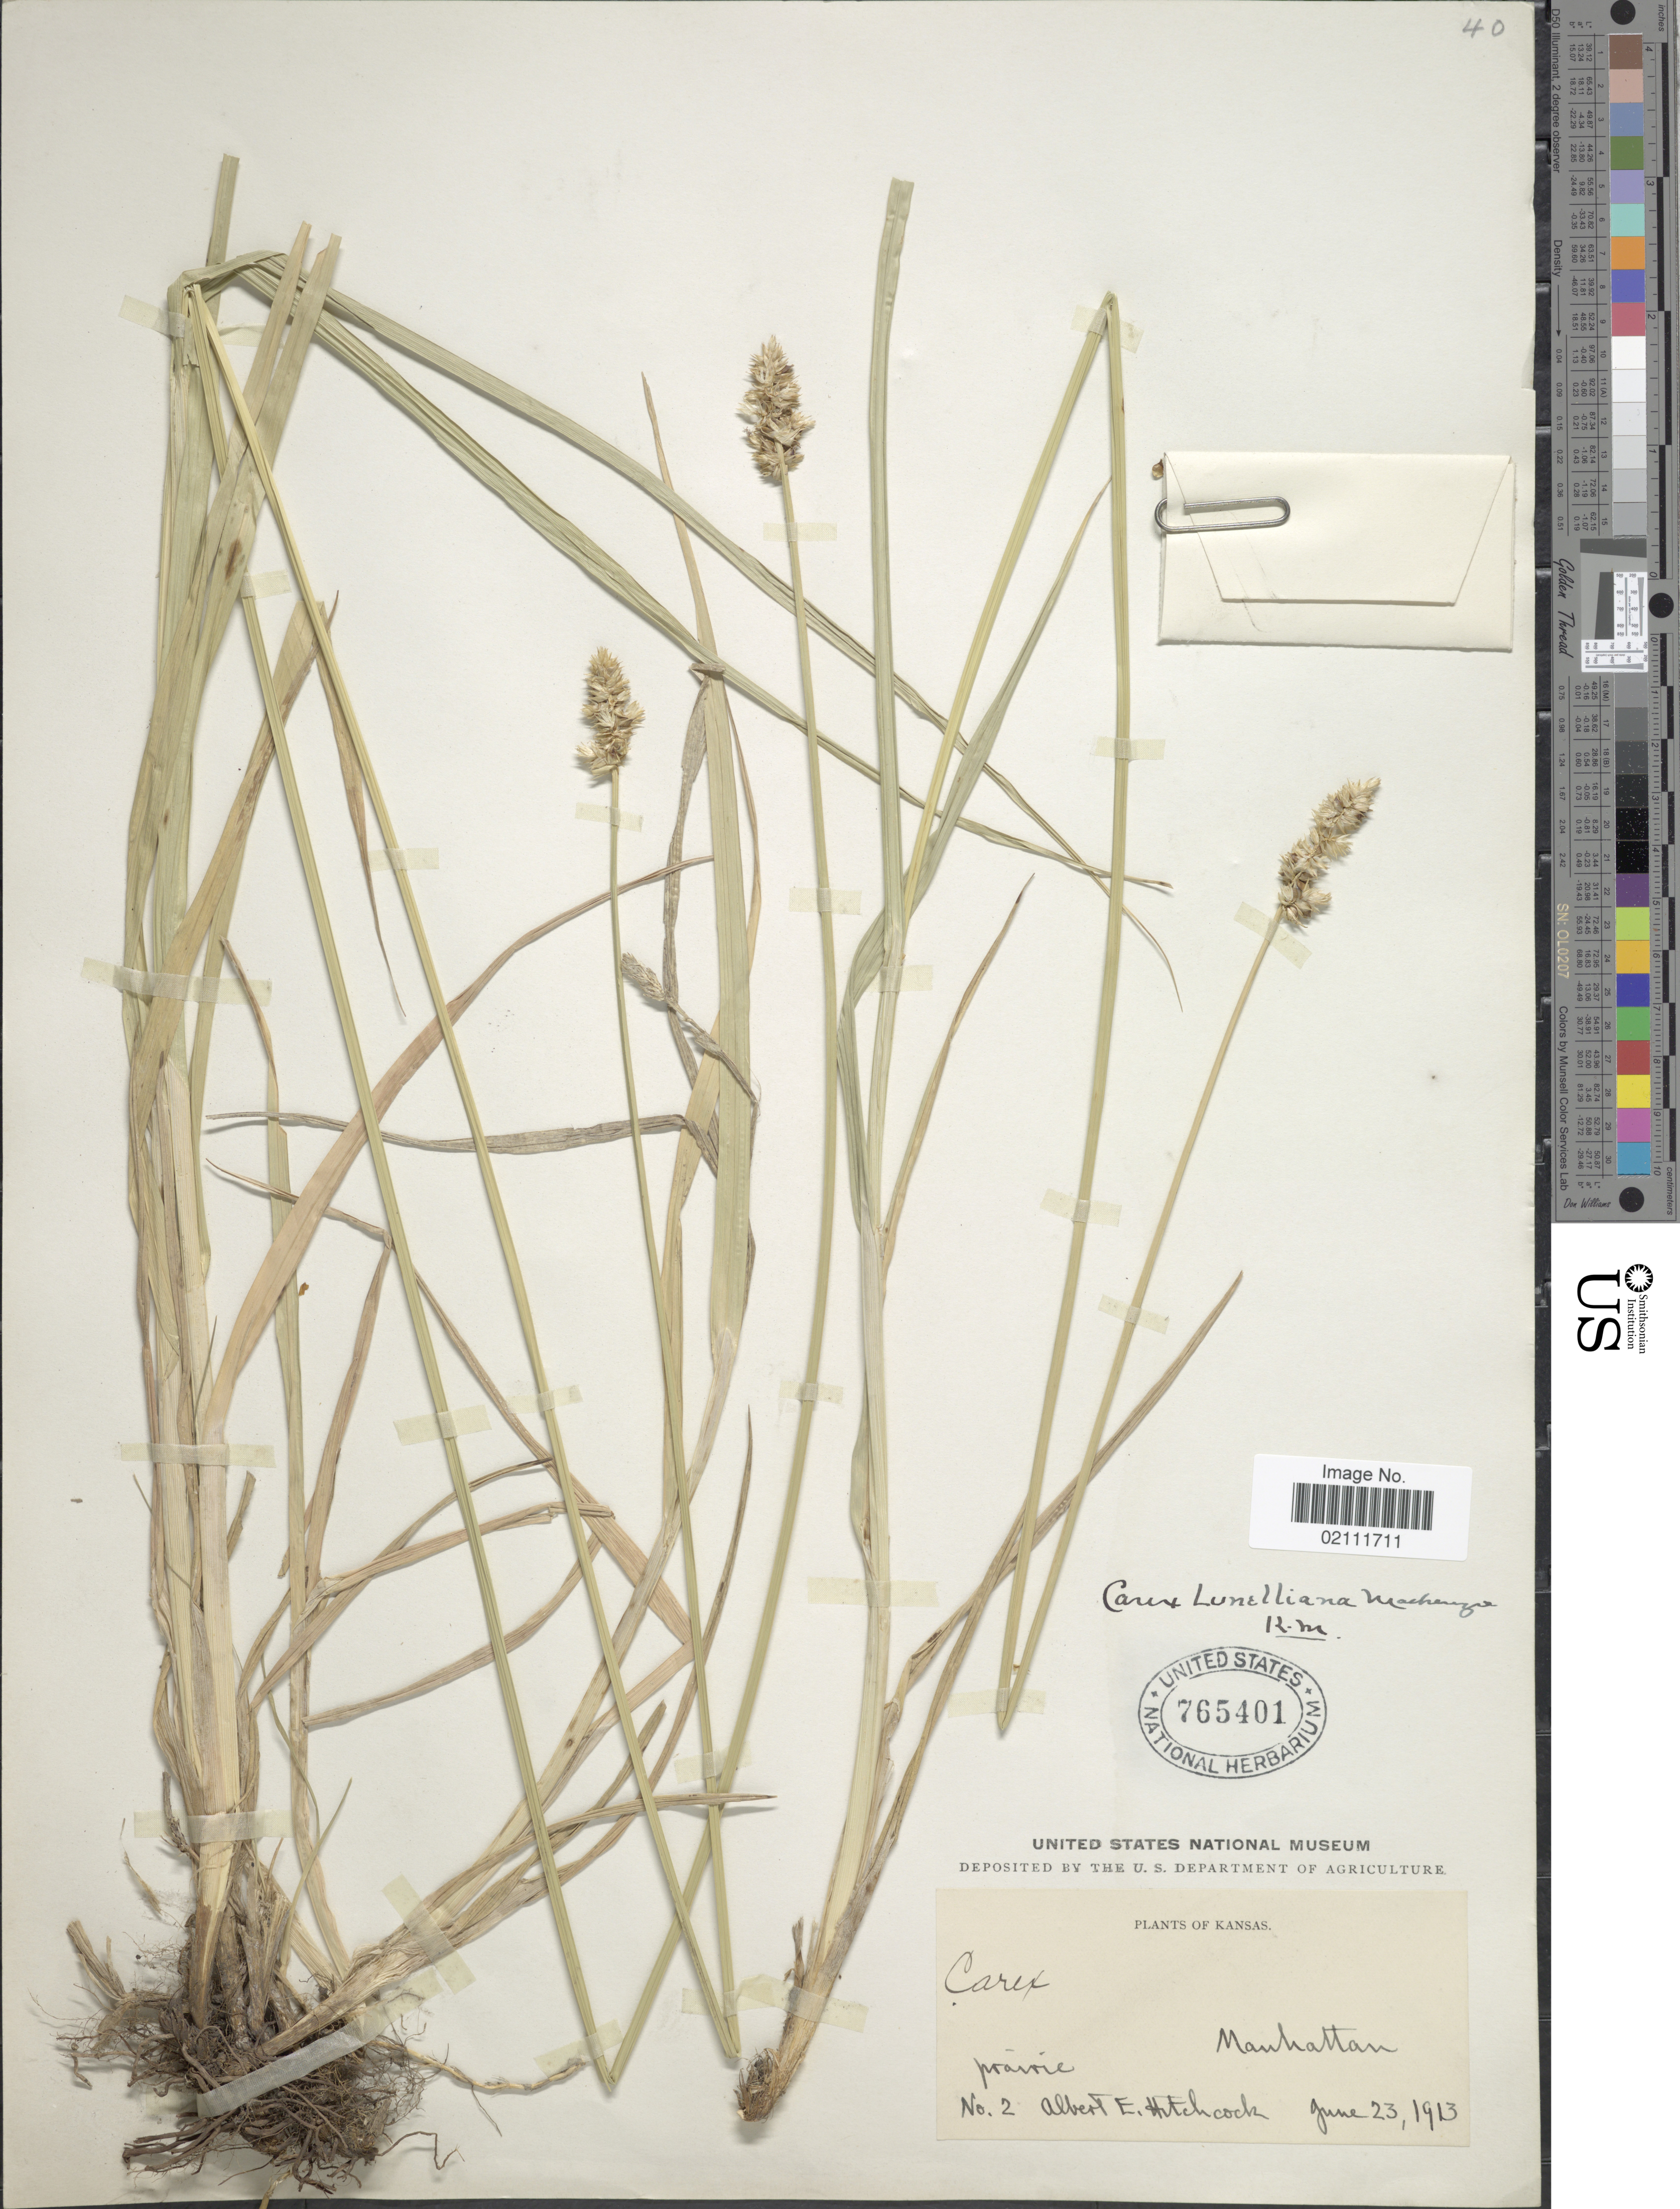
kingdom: Plantae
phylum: Tracheophyta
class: Liliopsida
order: Poales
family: Cyperaceae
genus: Carex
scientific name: Carex gravida var. lunelliana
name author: (Mack.) F.J. Herm.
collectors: A. Hitchcock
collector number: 2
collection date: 1913-06-23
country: United States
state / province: Kansas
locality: Prairie, Manhattan.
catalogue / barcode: US 765401